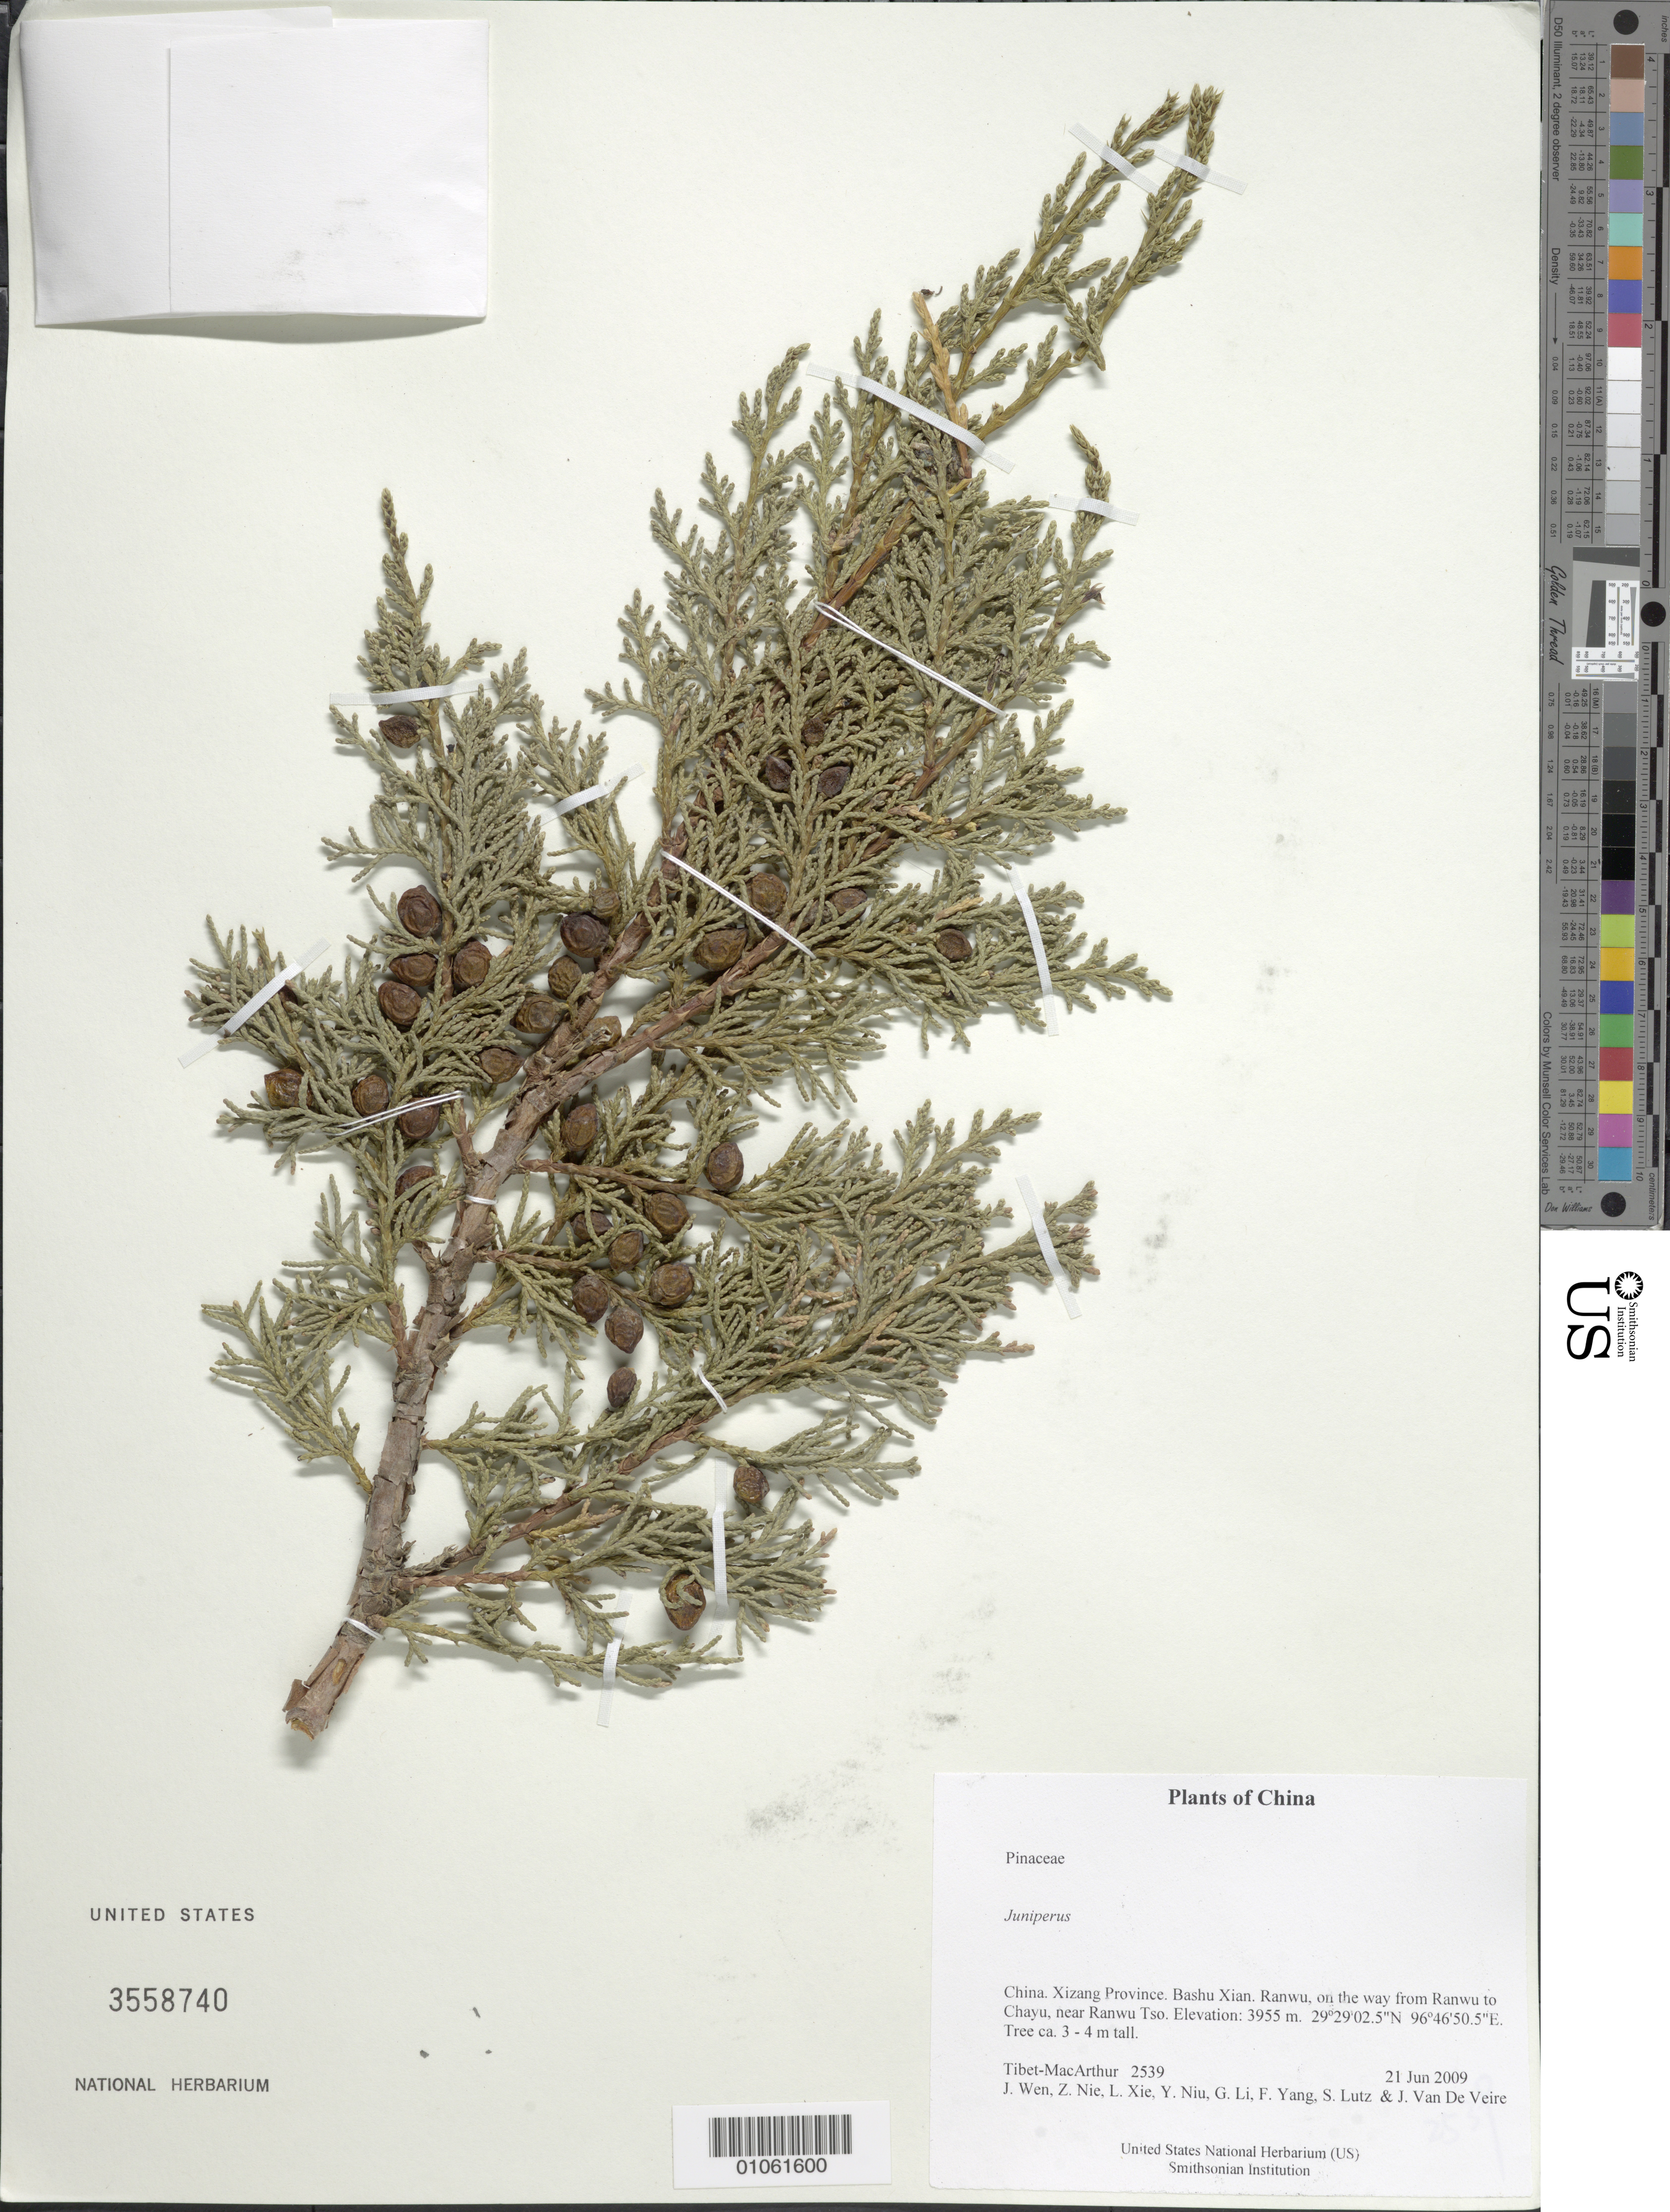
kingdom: Plantae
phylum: Tracheophyta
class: Pinopsida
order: Pinales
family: Cupressaceae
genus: Juniperus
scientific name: Juniperus sp.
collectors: Tibet-MacArthur, J. Wen, Z. Nie, L. Xie, Y. Niu, G. Li, F. Yang, S. Lutz & J. Van De Veire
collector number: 2539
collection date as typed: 21 Jun 2009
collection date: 2009-06-21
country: China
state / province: Xizang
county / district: Bashu Xian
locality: Ranwu, on the way from Ranwu to Chayu, near Ranwu Tso.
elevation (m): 3955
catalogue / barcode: US 3558740